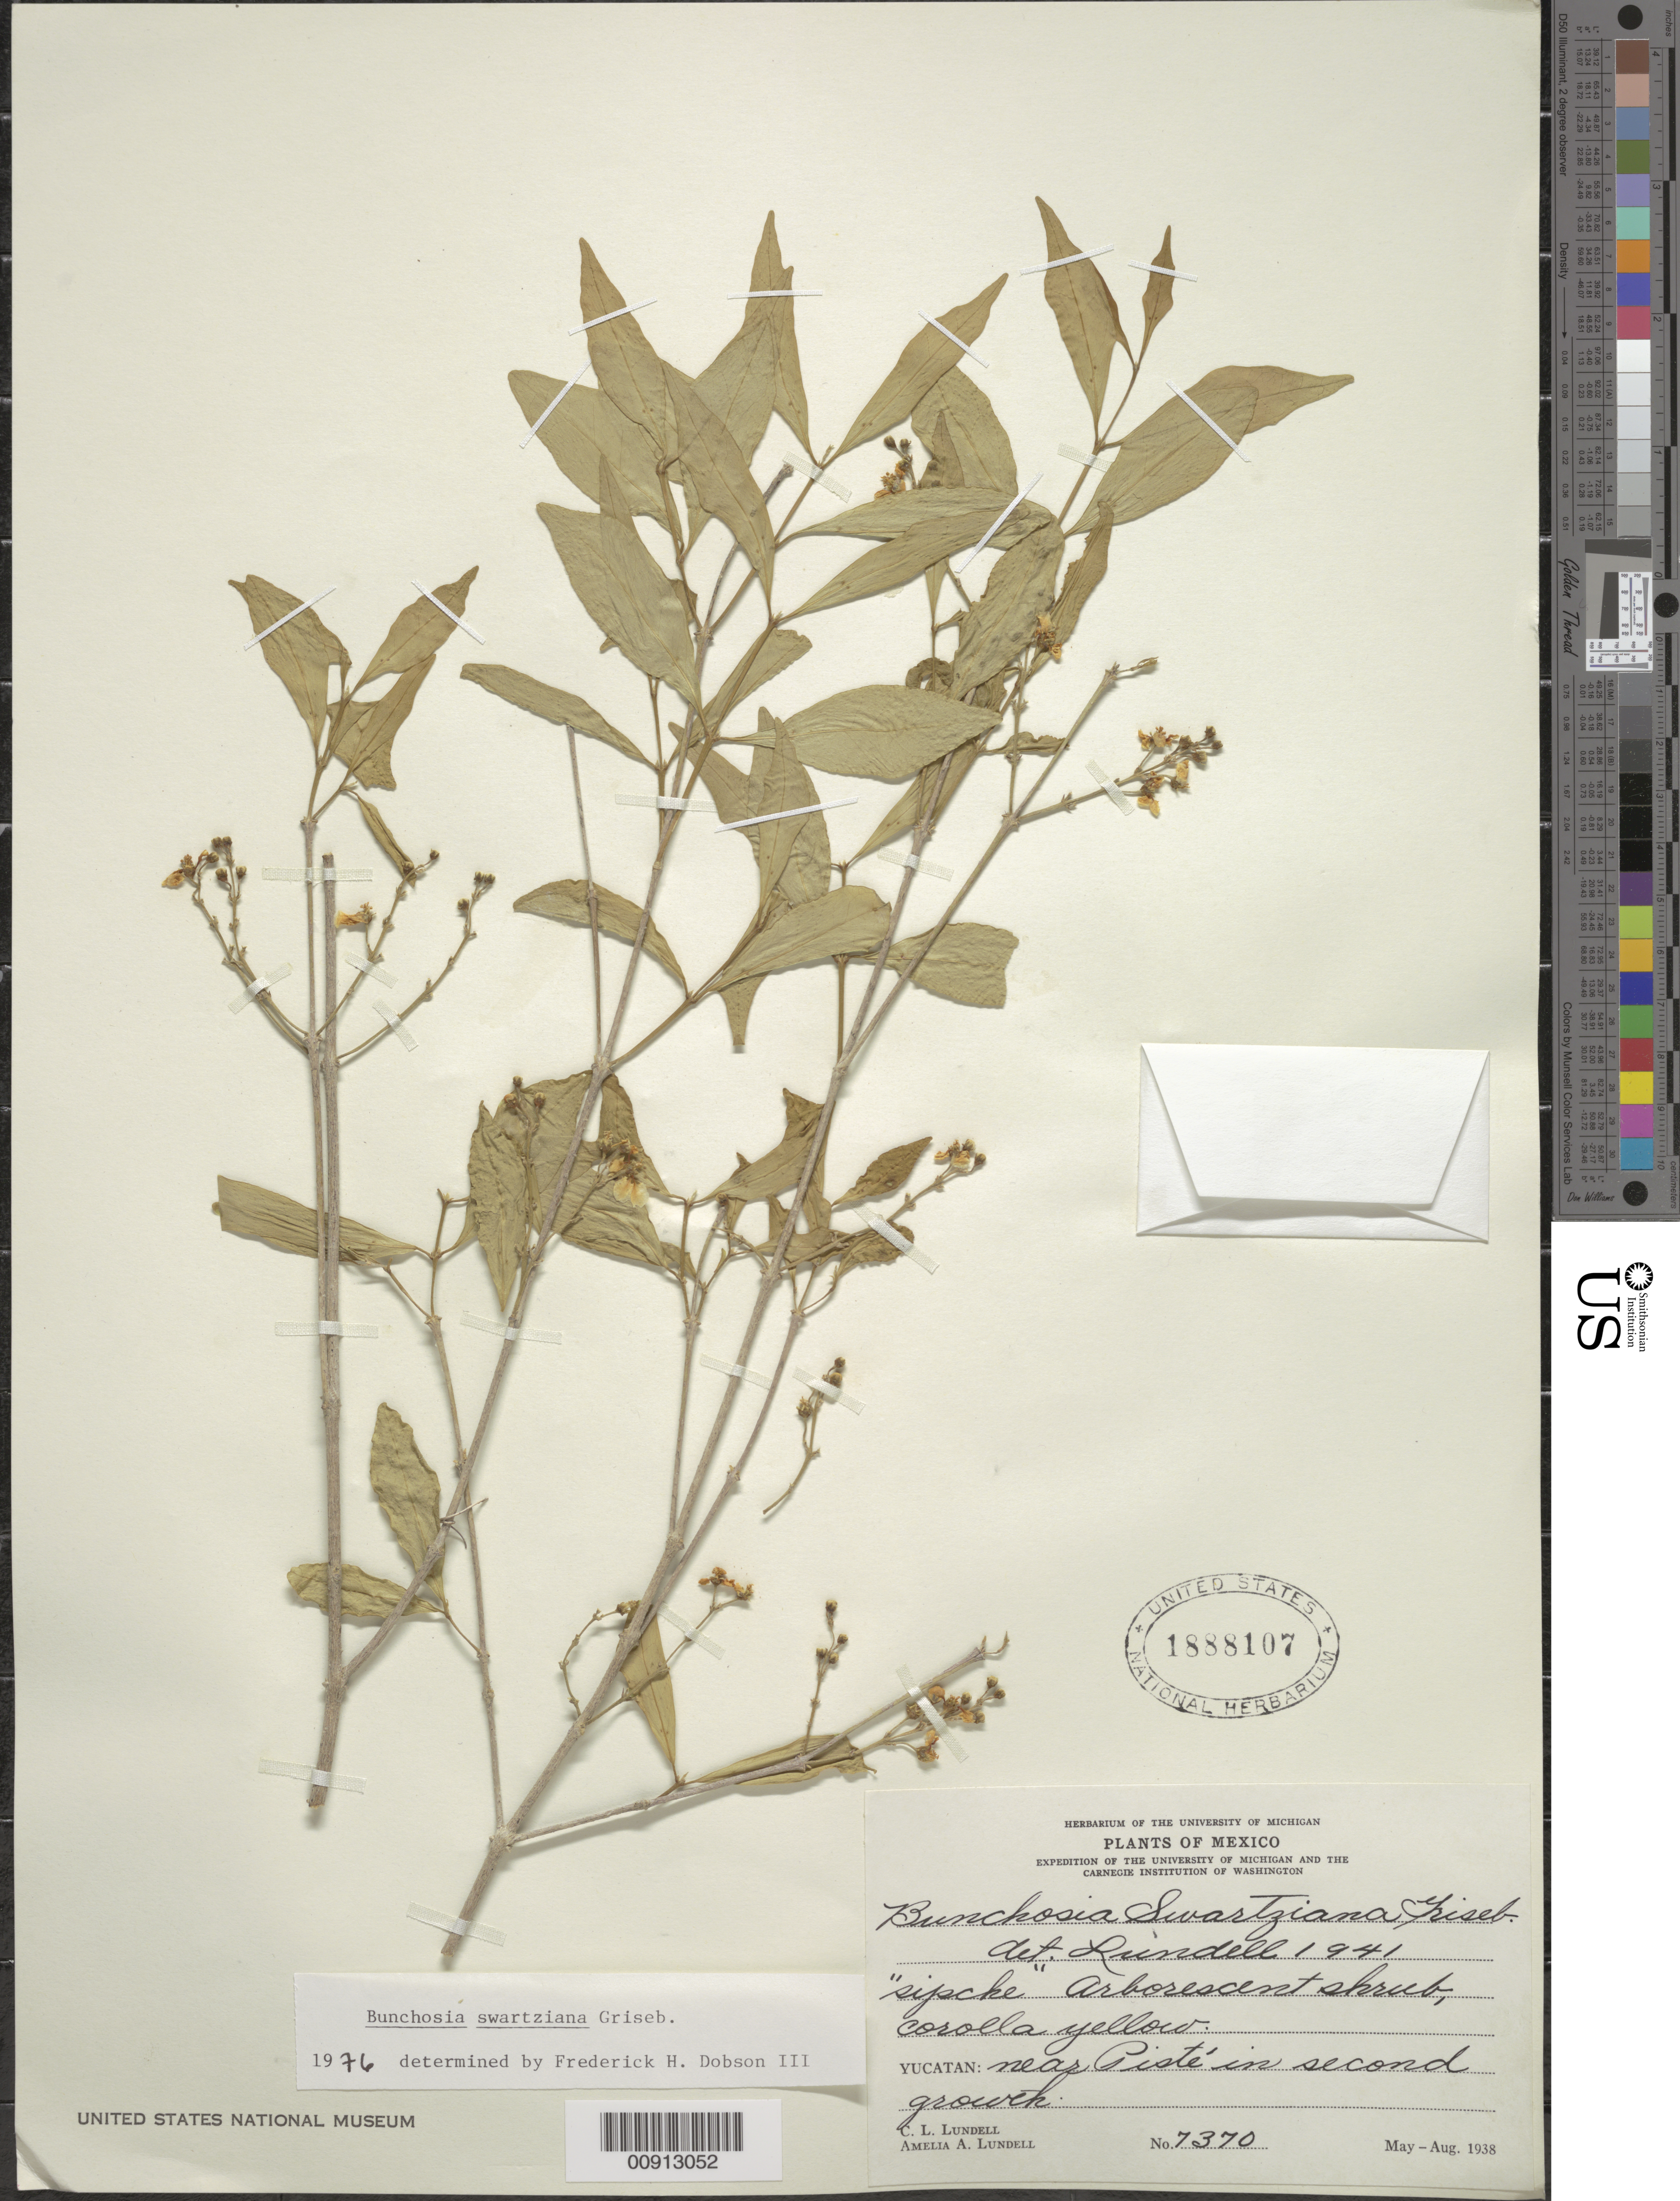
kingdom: Plantae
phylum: Tracheophyta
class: Magnoliopsida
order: Malpighiales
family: Malpighiaceae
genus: Bunchosia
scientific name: Bunchosia swartziana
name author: Griseb.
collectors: C. L. Lundell & A. A. Lundell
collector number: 7370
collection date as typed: May 1938 to -- Aug 1938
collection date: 1938-05/1938-08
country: Mexico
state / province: Yucatán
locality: Yucatán: near Pisté.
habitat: In second growth.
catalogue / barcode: US 1888107